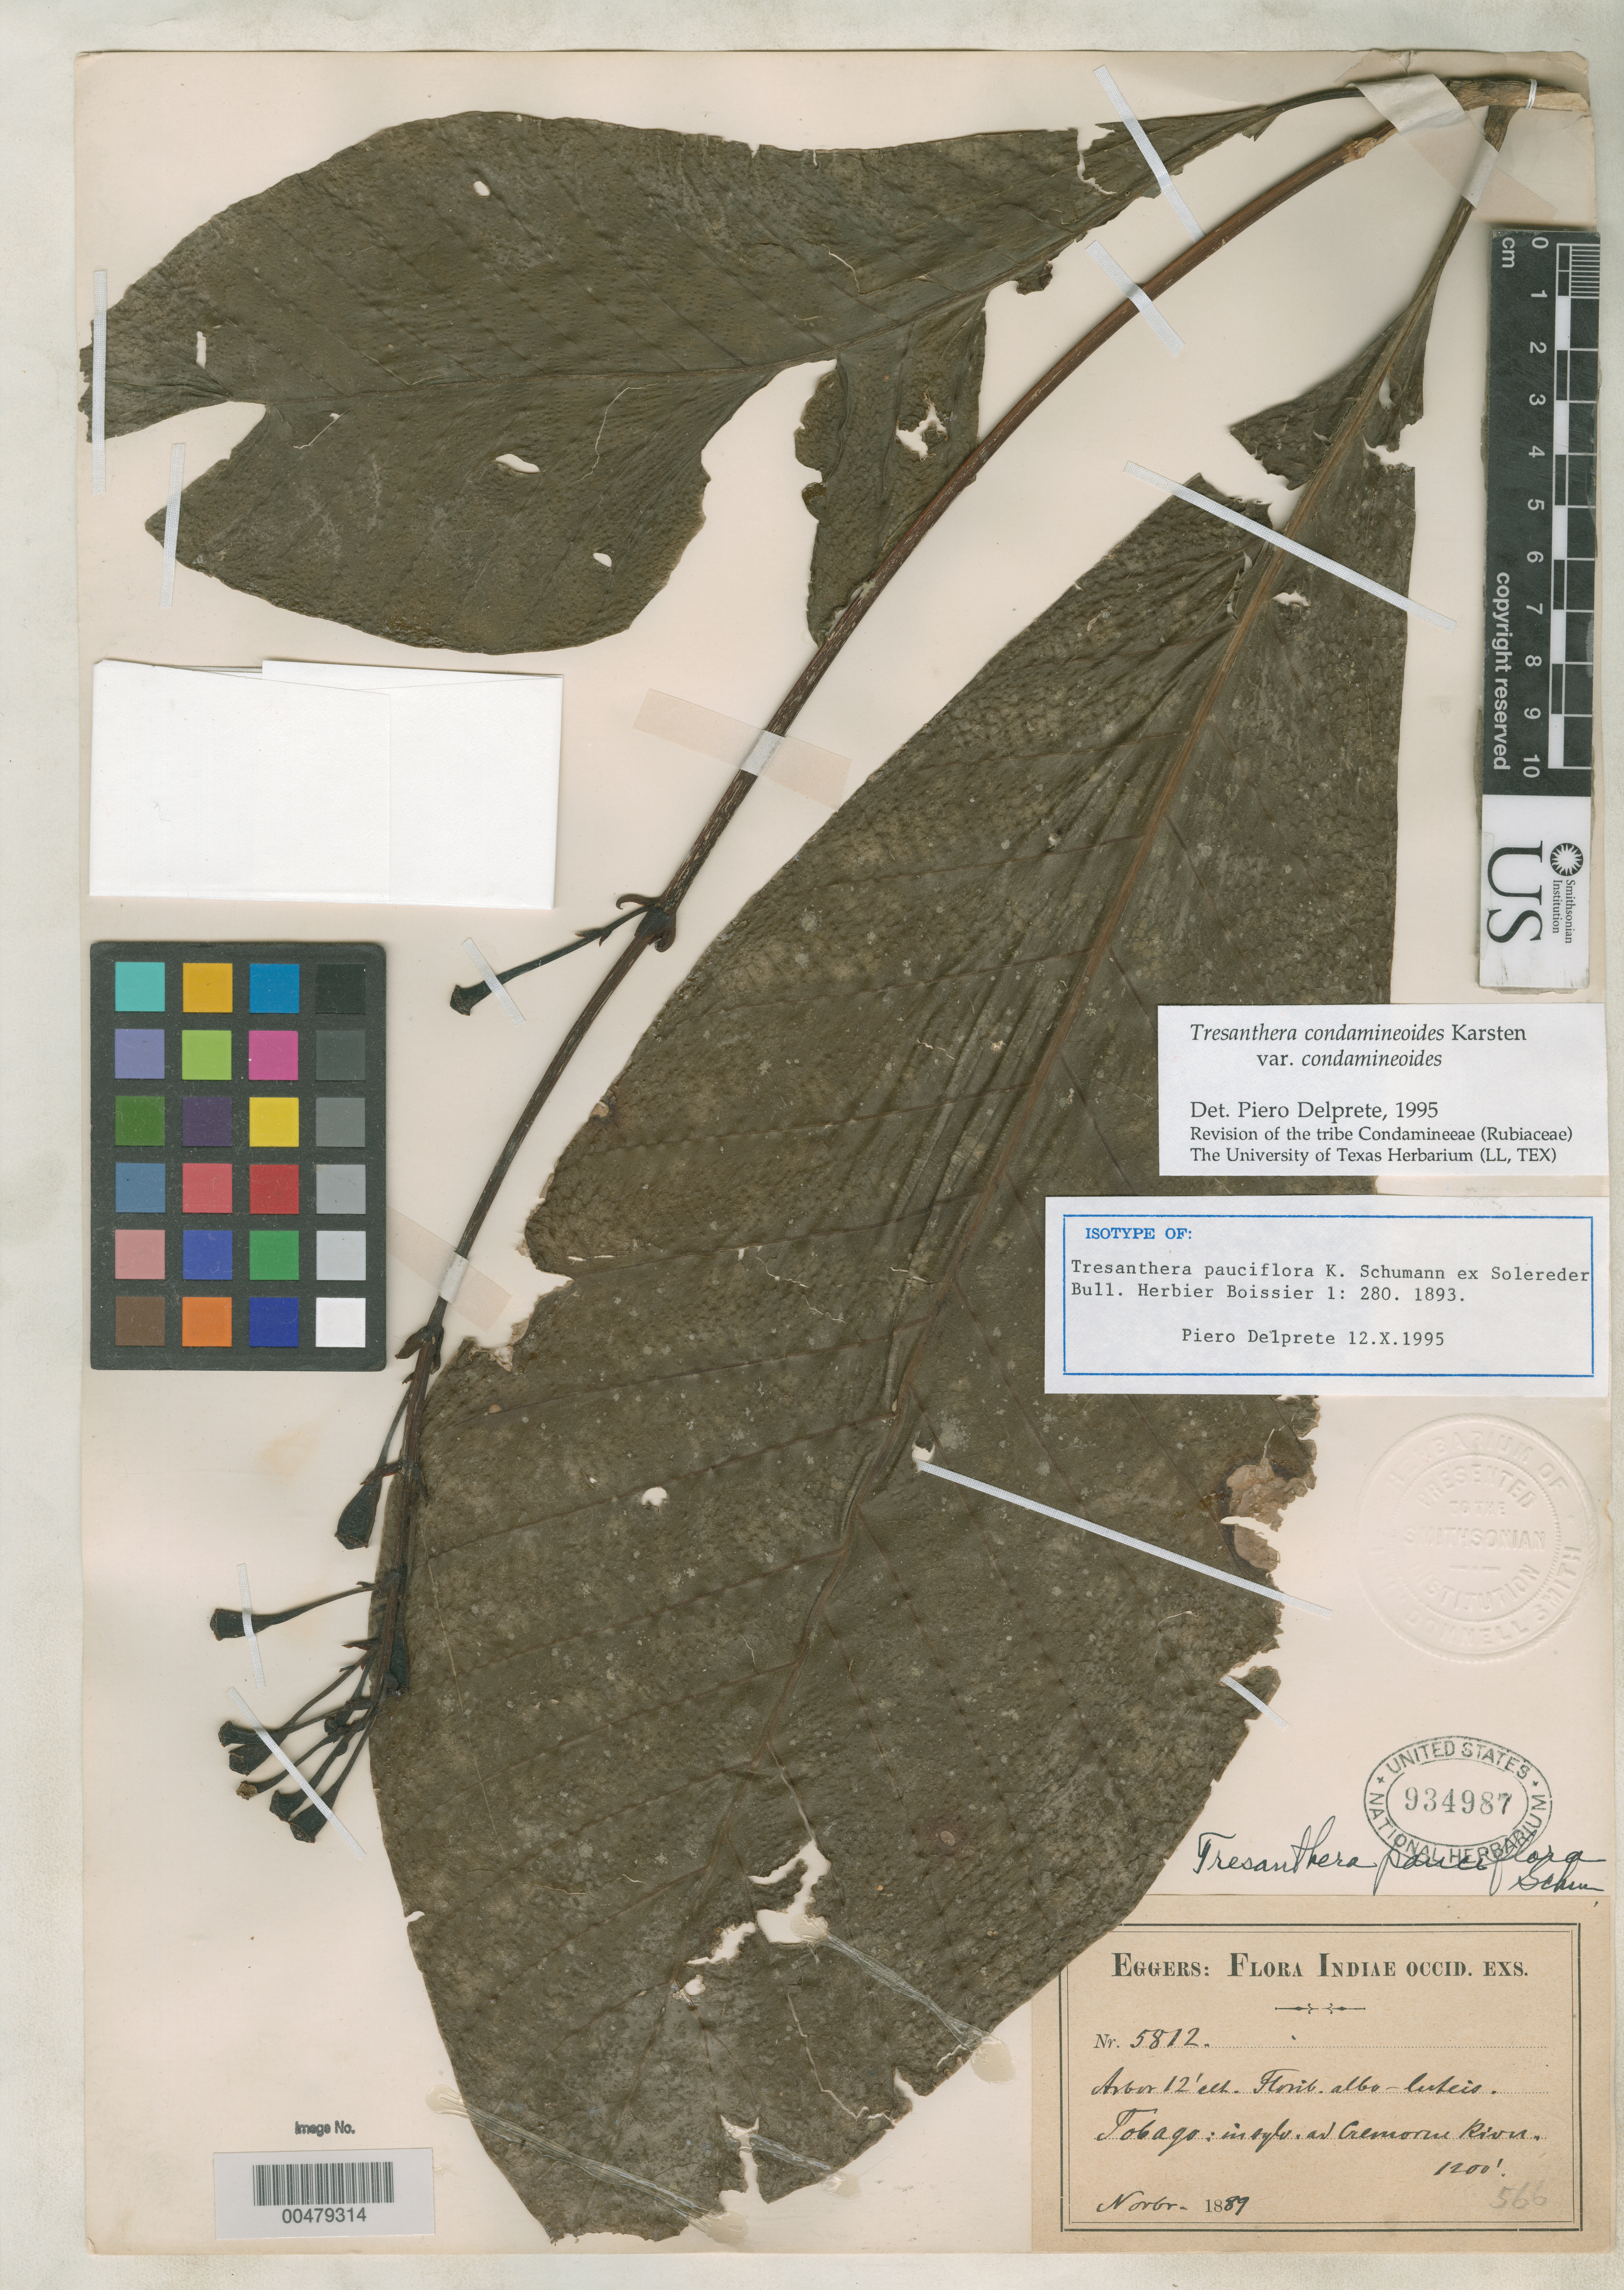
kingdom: Plantae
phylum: Tracheophyta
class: Magnoliopsida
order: Gentianales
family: Rubiaceae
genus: Tresanthera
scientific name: Tresanthera pauciflora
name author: K. Schum. ex Soler.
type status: Isotype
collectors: H. F. A. von Eggers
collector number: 5812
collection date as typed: Nov 1889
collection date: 1889-11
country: Trinidad and Tobago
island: Tobago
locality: In sylv. ad Cremorn River.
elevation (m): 366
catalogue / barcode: US 934987